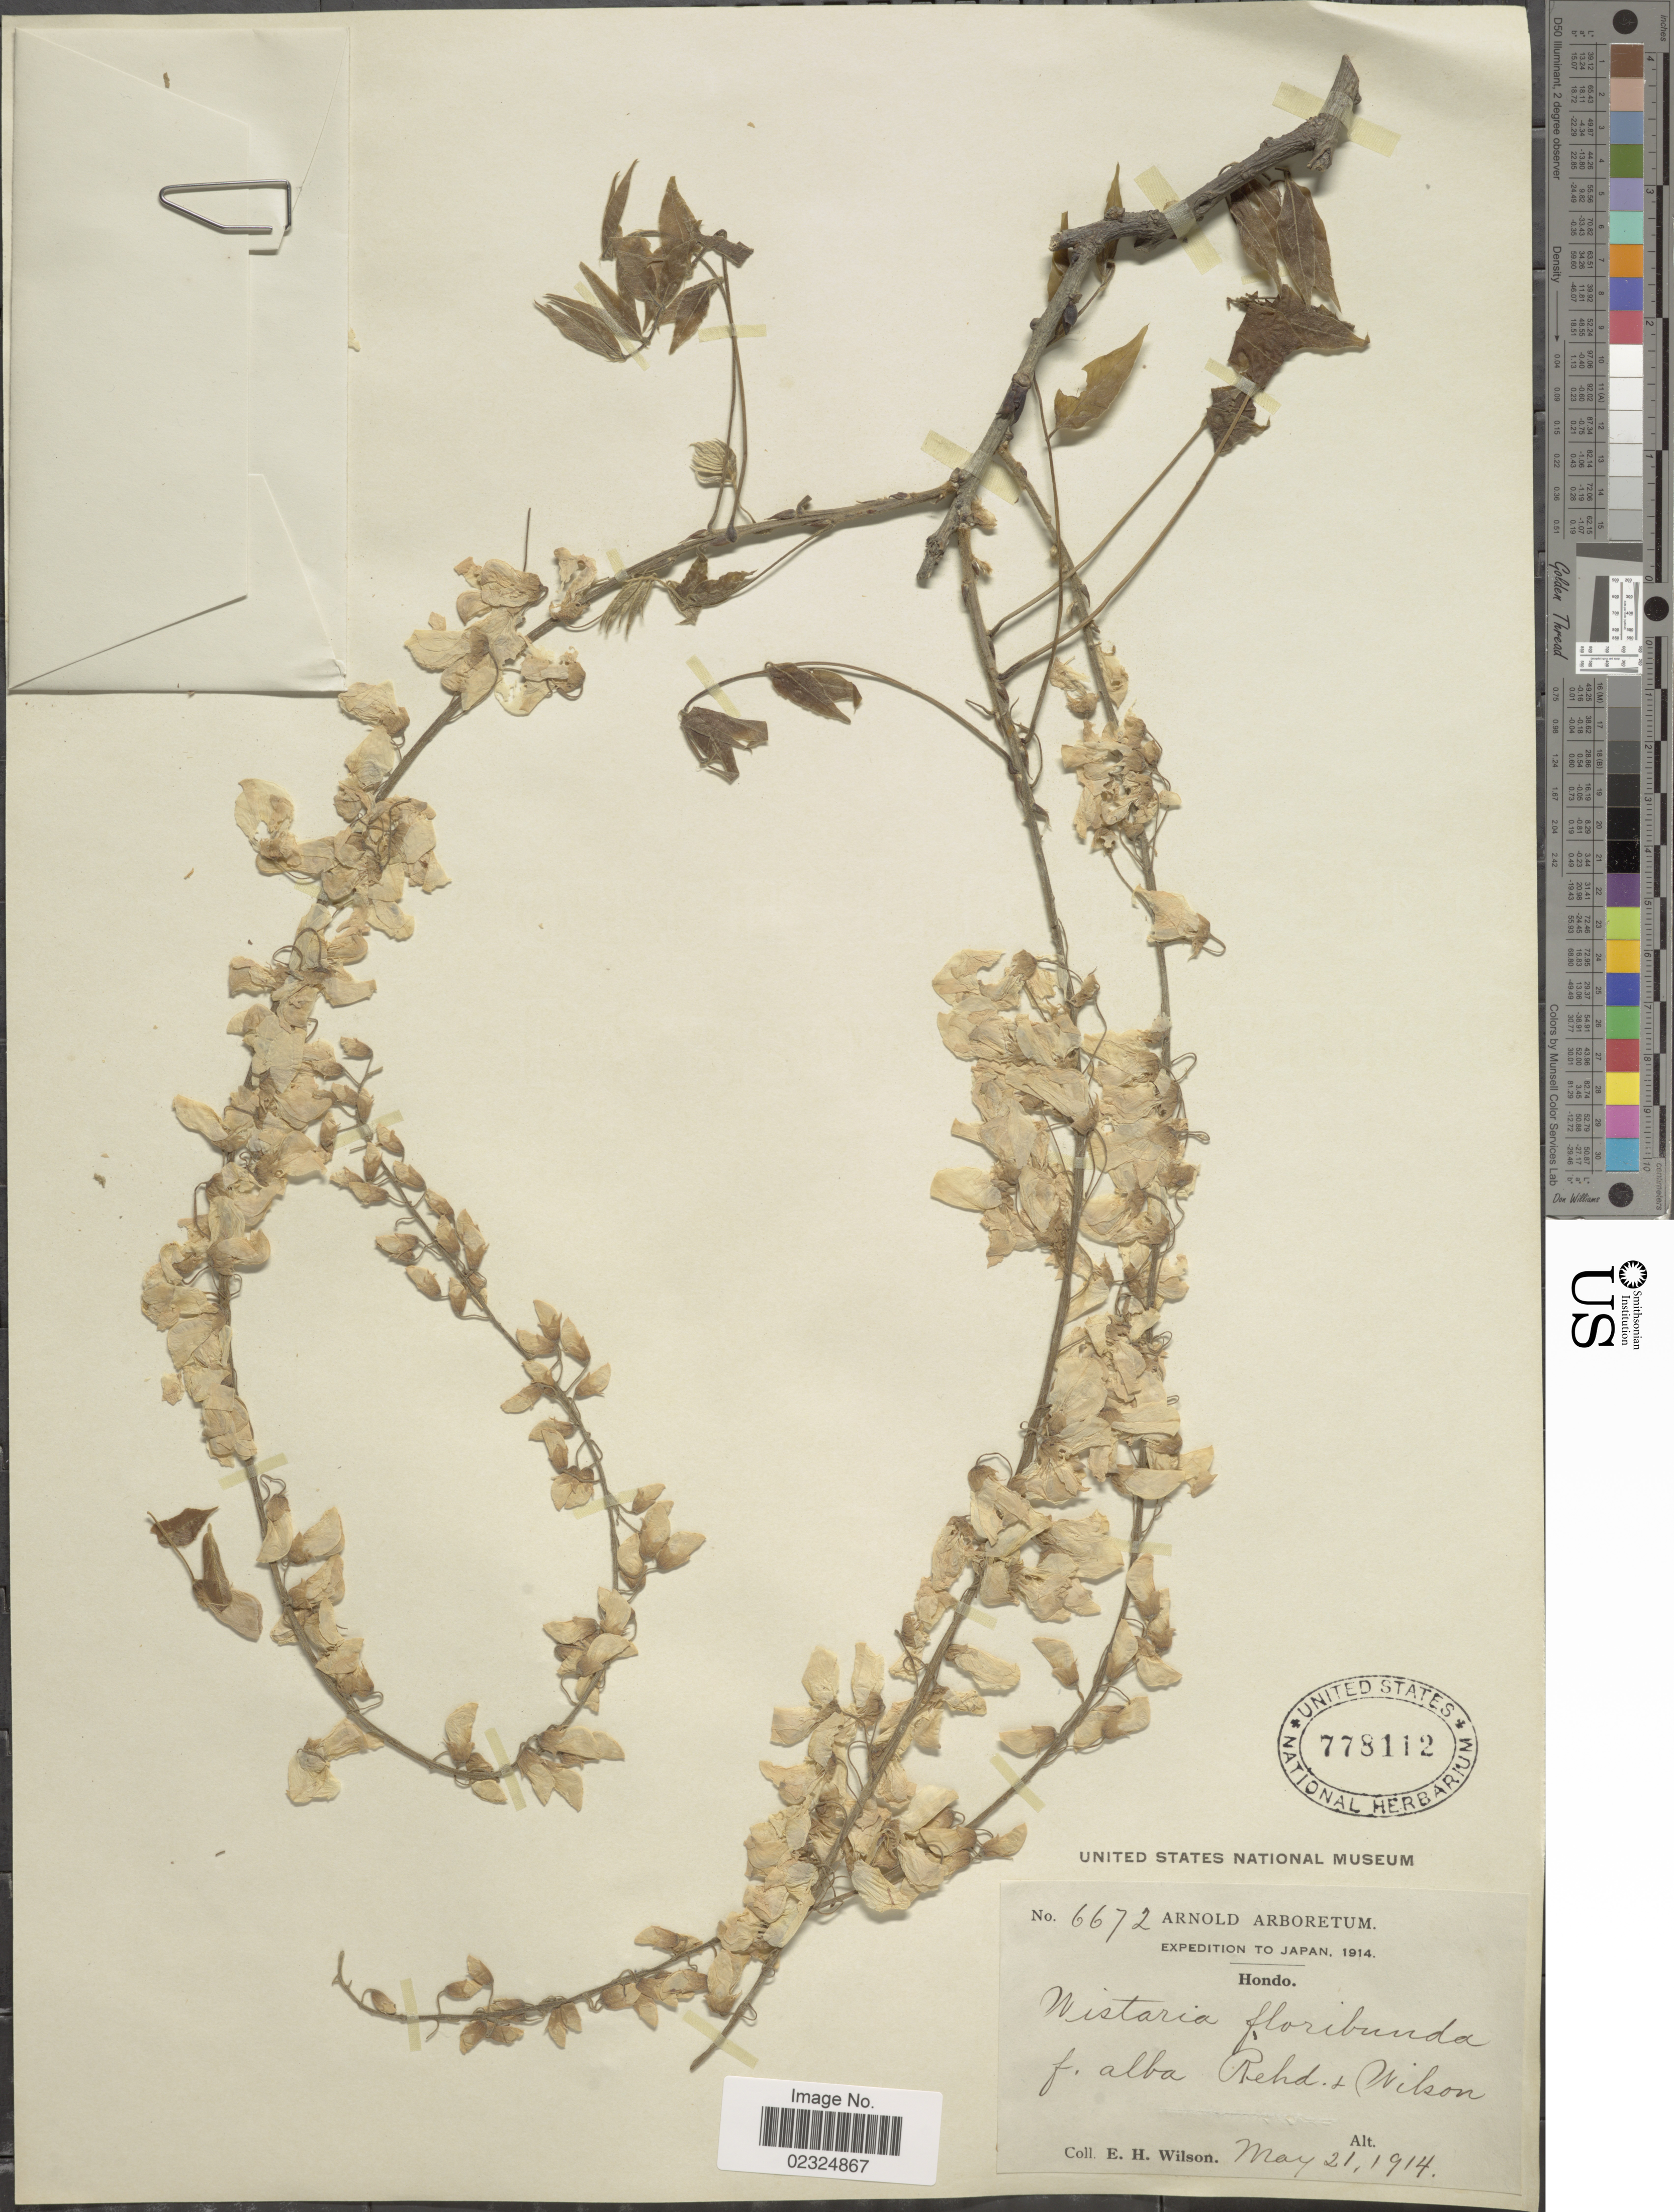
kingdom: Plantae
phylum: Tracheophyta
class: Magnoliopsida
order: Fabales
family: Fabaceae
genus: Wisteria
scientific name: Wisteria floribunda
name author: (Willd.) DC.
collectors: E. Wilson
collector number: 6672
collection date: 1914-05-21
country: Japan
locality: Hondo.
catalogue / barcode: US 778112